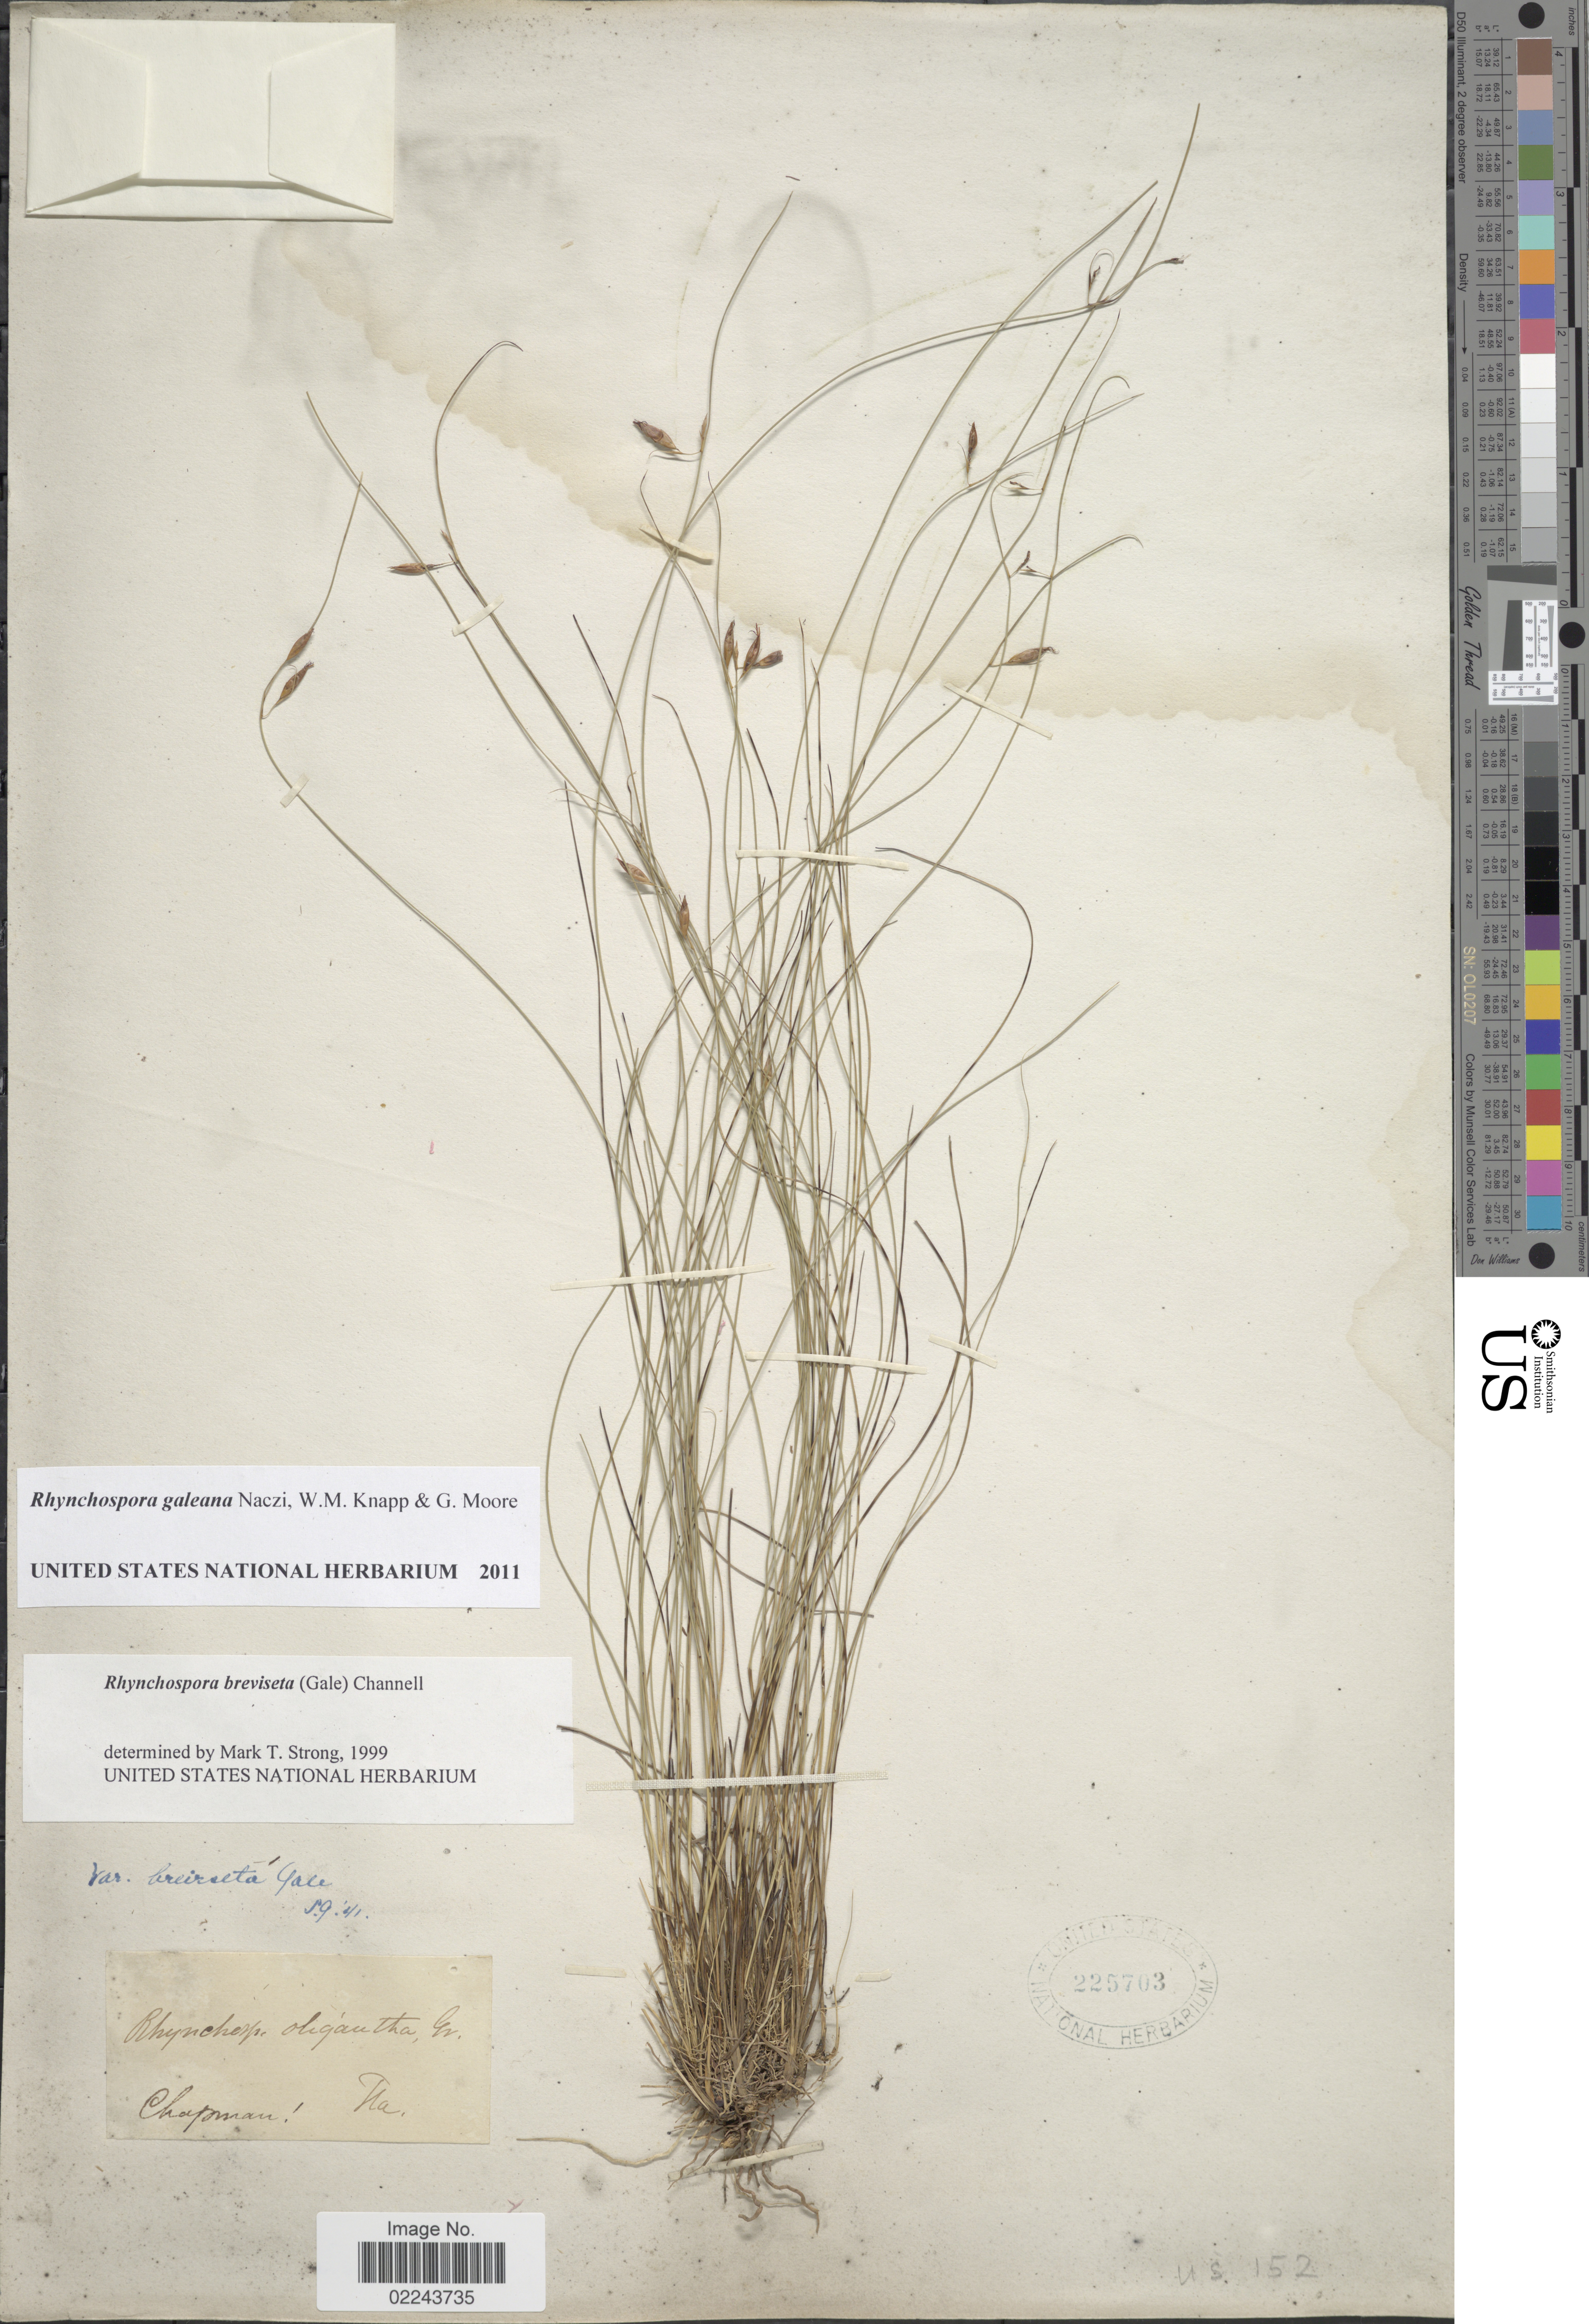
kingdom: Plantae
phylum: Tracheophyta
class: Liliopsida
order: Poales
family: Cyperaceae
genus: Rhynchospora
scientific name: Rhynchospora galeana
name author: Naczi et al.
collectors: A. Chapman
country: United States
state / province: Florida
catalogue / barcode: US 225703